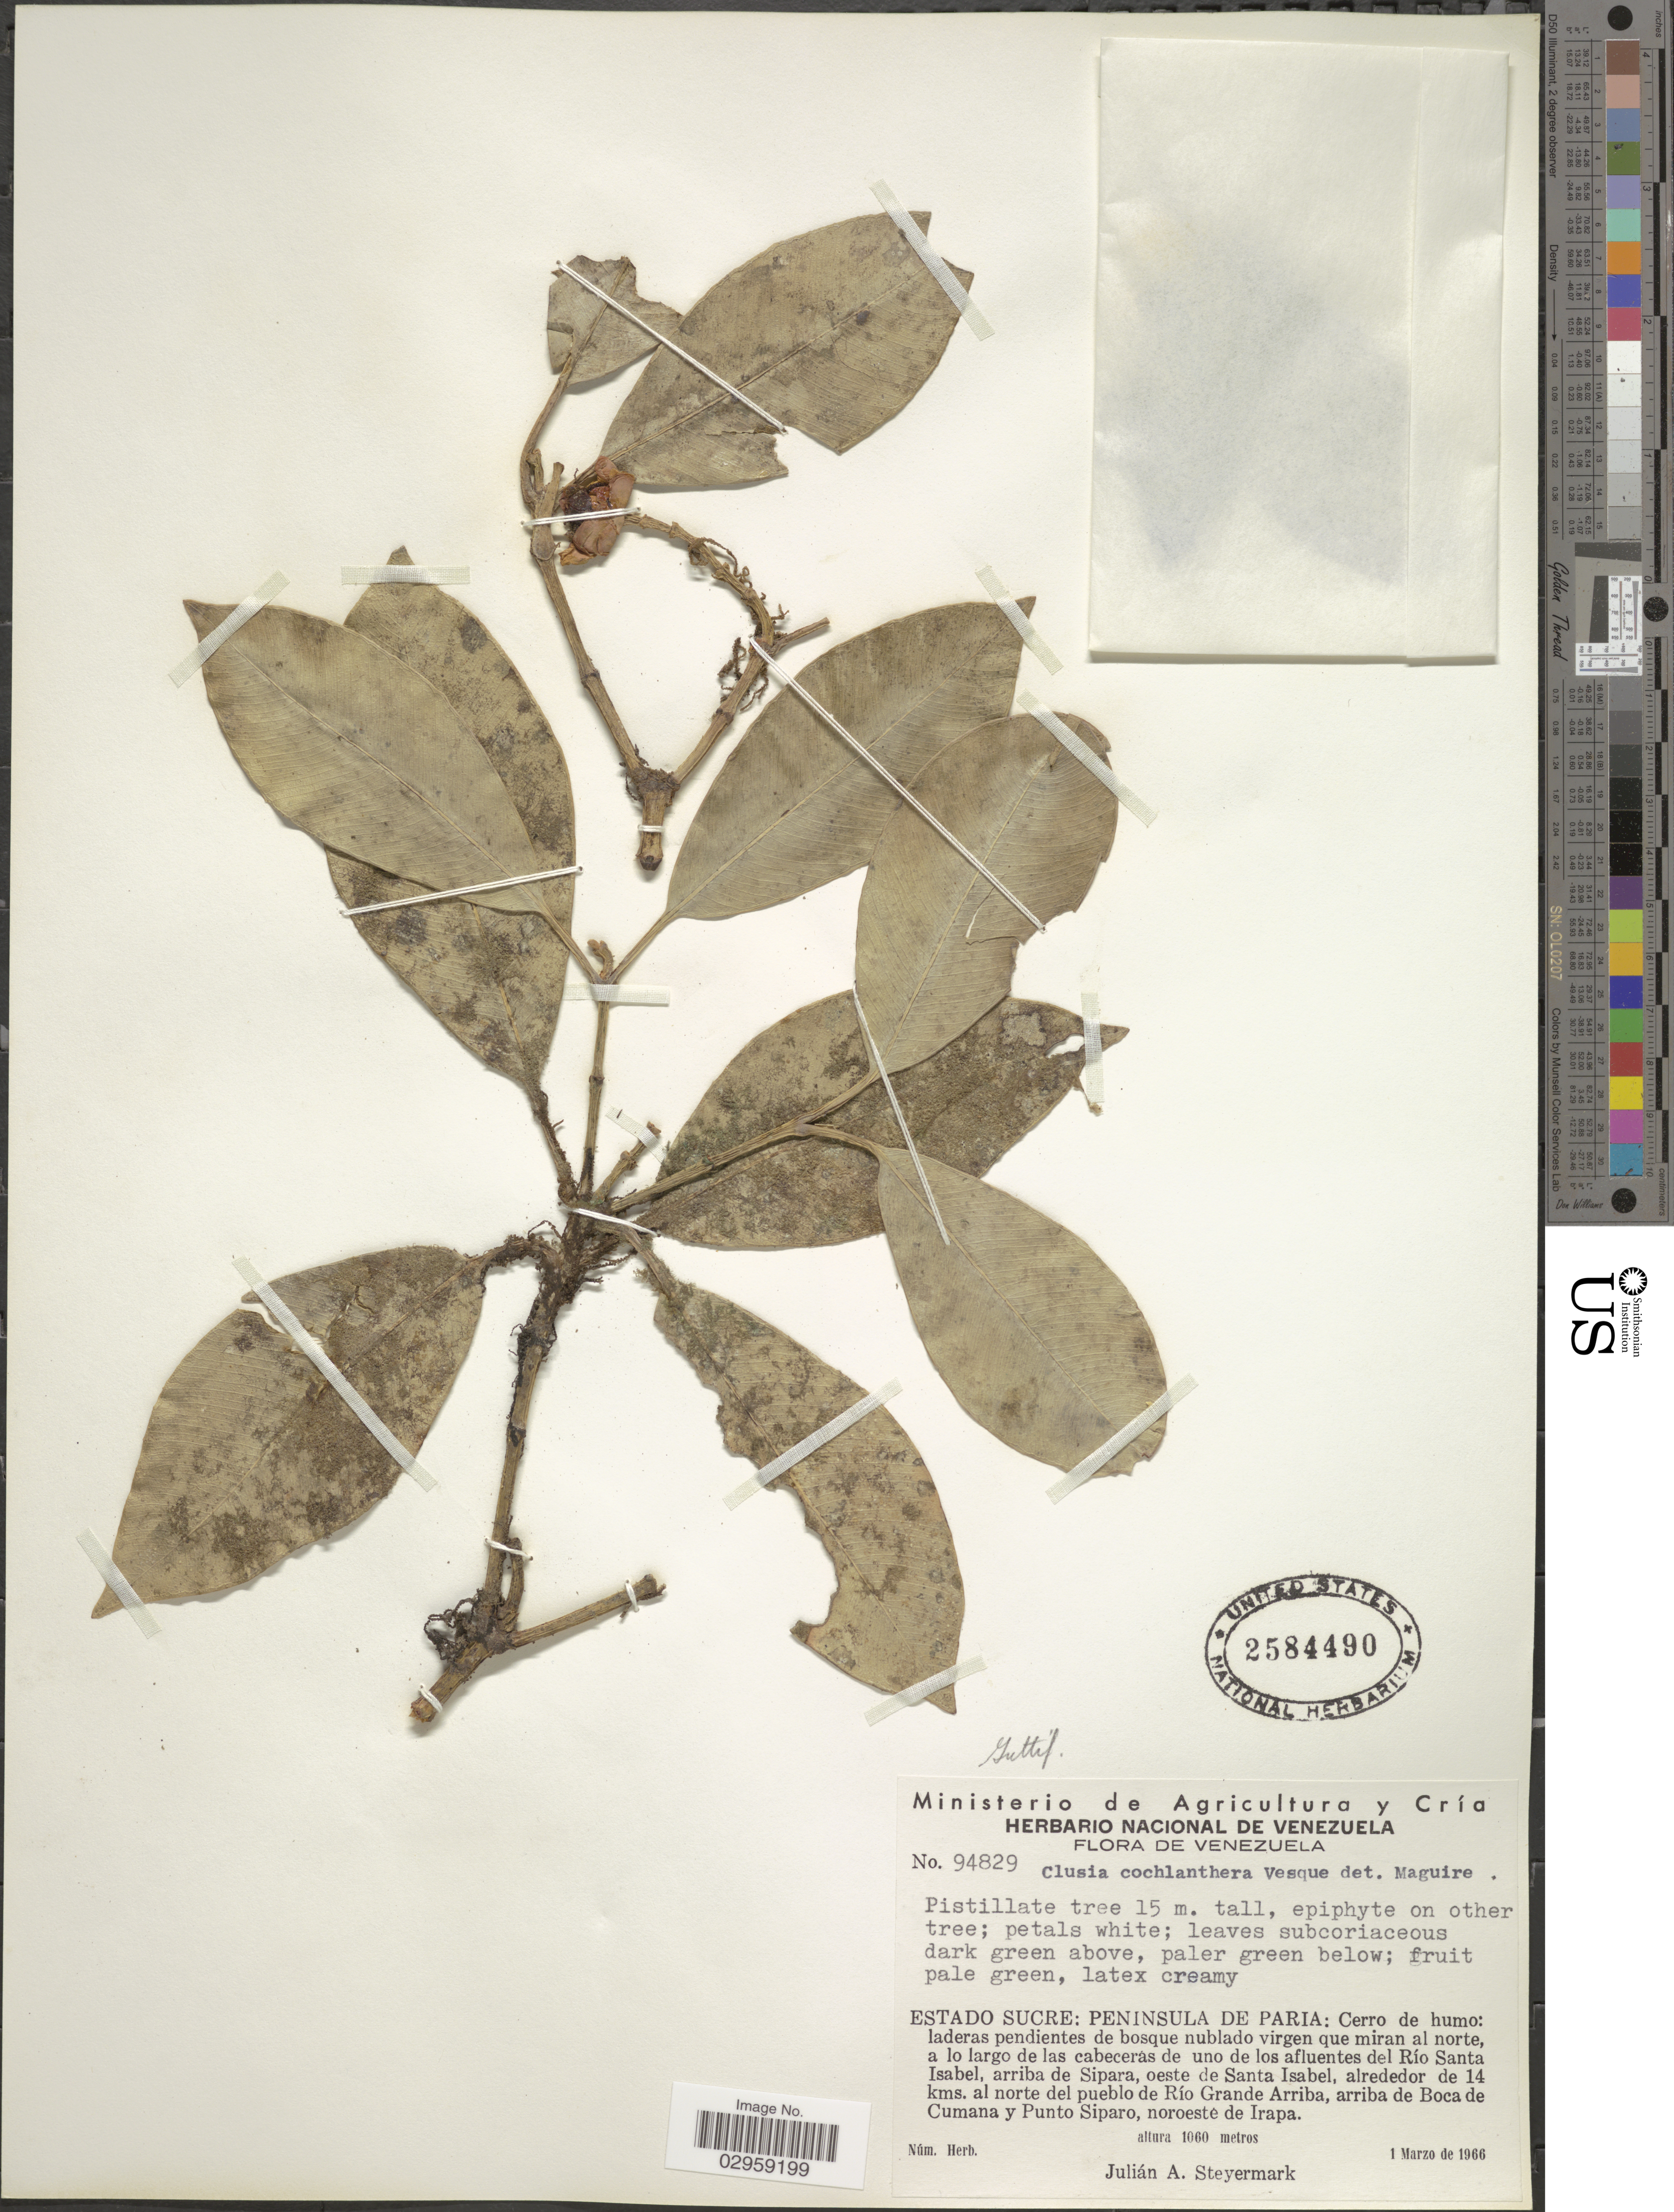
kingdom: Plantae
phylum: Tracheophyta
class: Magnoliopsida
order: Malpighiales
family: Clusiaceae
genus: Clusia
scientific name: Clusia cochlanthera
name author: Vesque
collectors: J. Steyermark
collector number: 94829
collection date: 1966-03-01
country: Venezuela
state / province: Sucre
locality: Peninsula de Paria: Cerro de humo: laderas pendientes de bosque nublado virgen que miran al norte, a lo largo de las cabecerás de uno de los afluentes del Río Santa Isabel, arriba de Sipara, oeste de Santa Isabel, alrededor de 14 kms. al norte del pueblo de Río Grande Arriba, arriba de Boca de Cumana y Punto Siparo, noroeste de Irapa.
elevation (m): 1060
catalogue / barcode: US 2584490